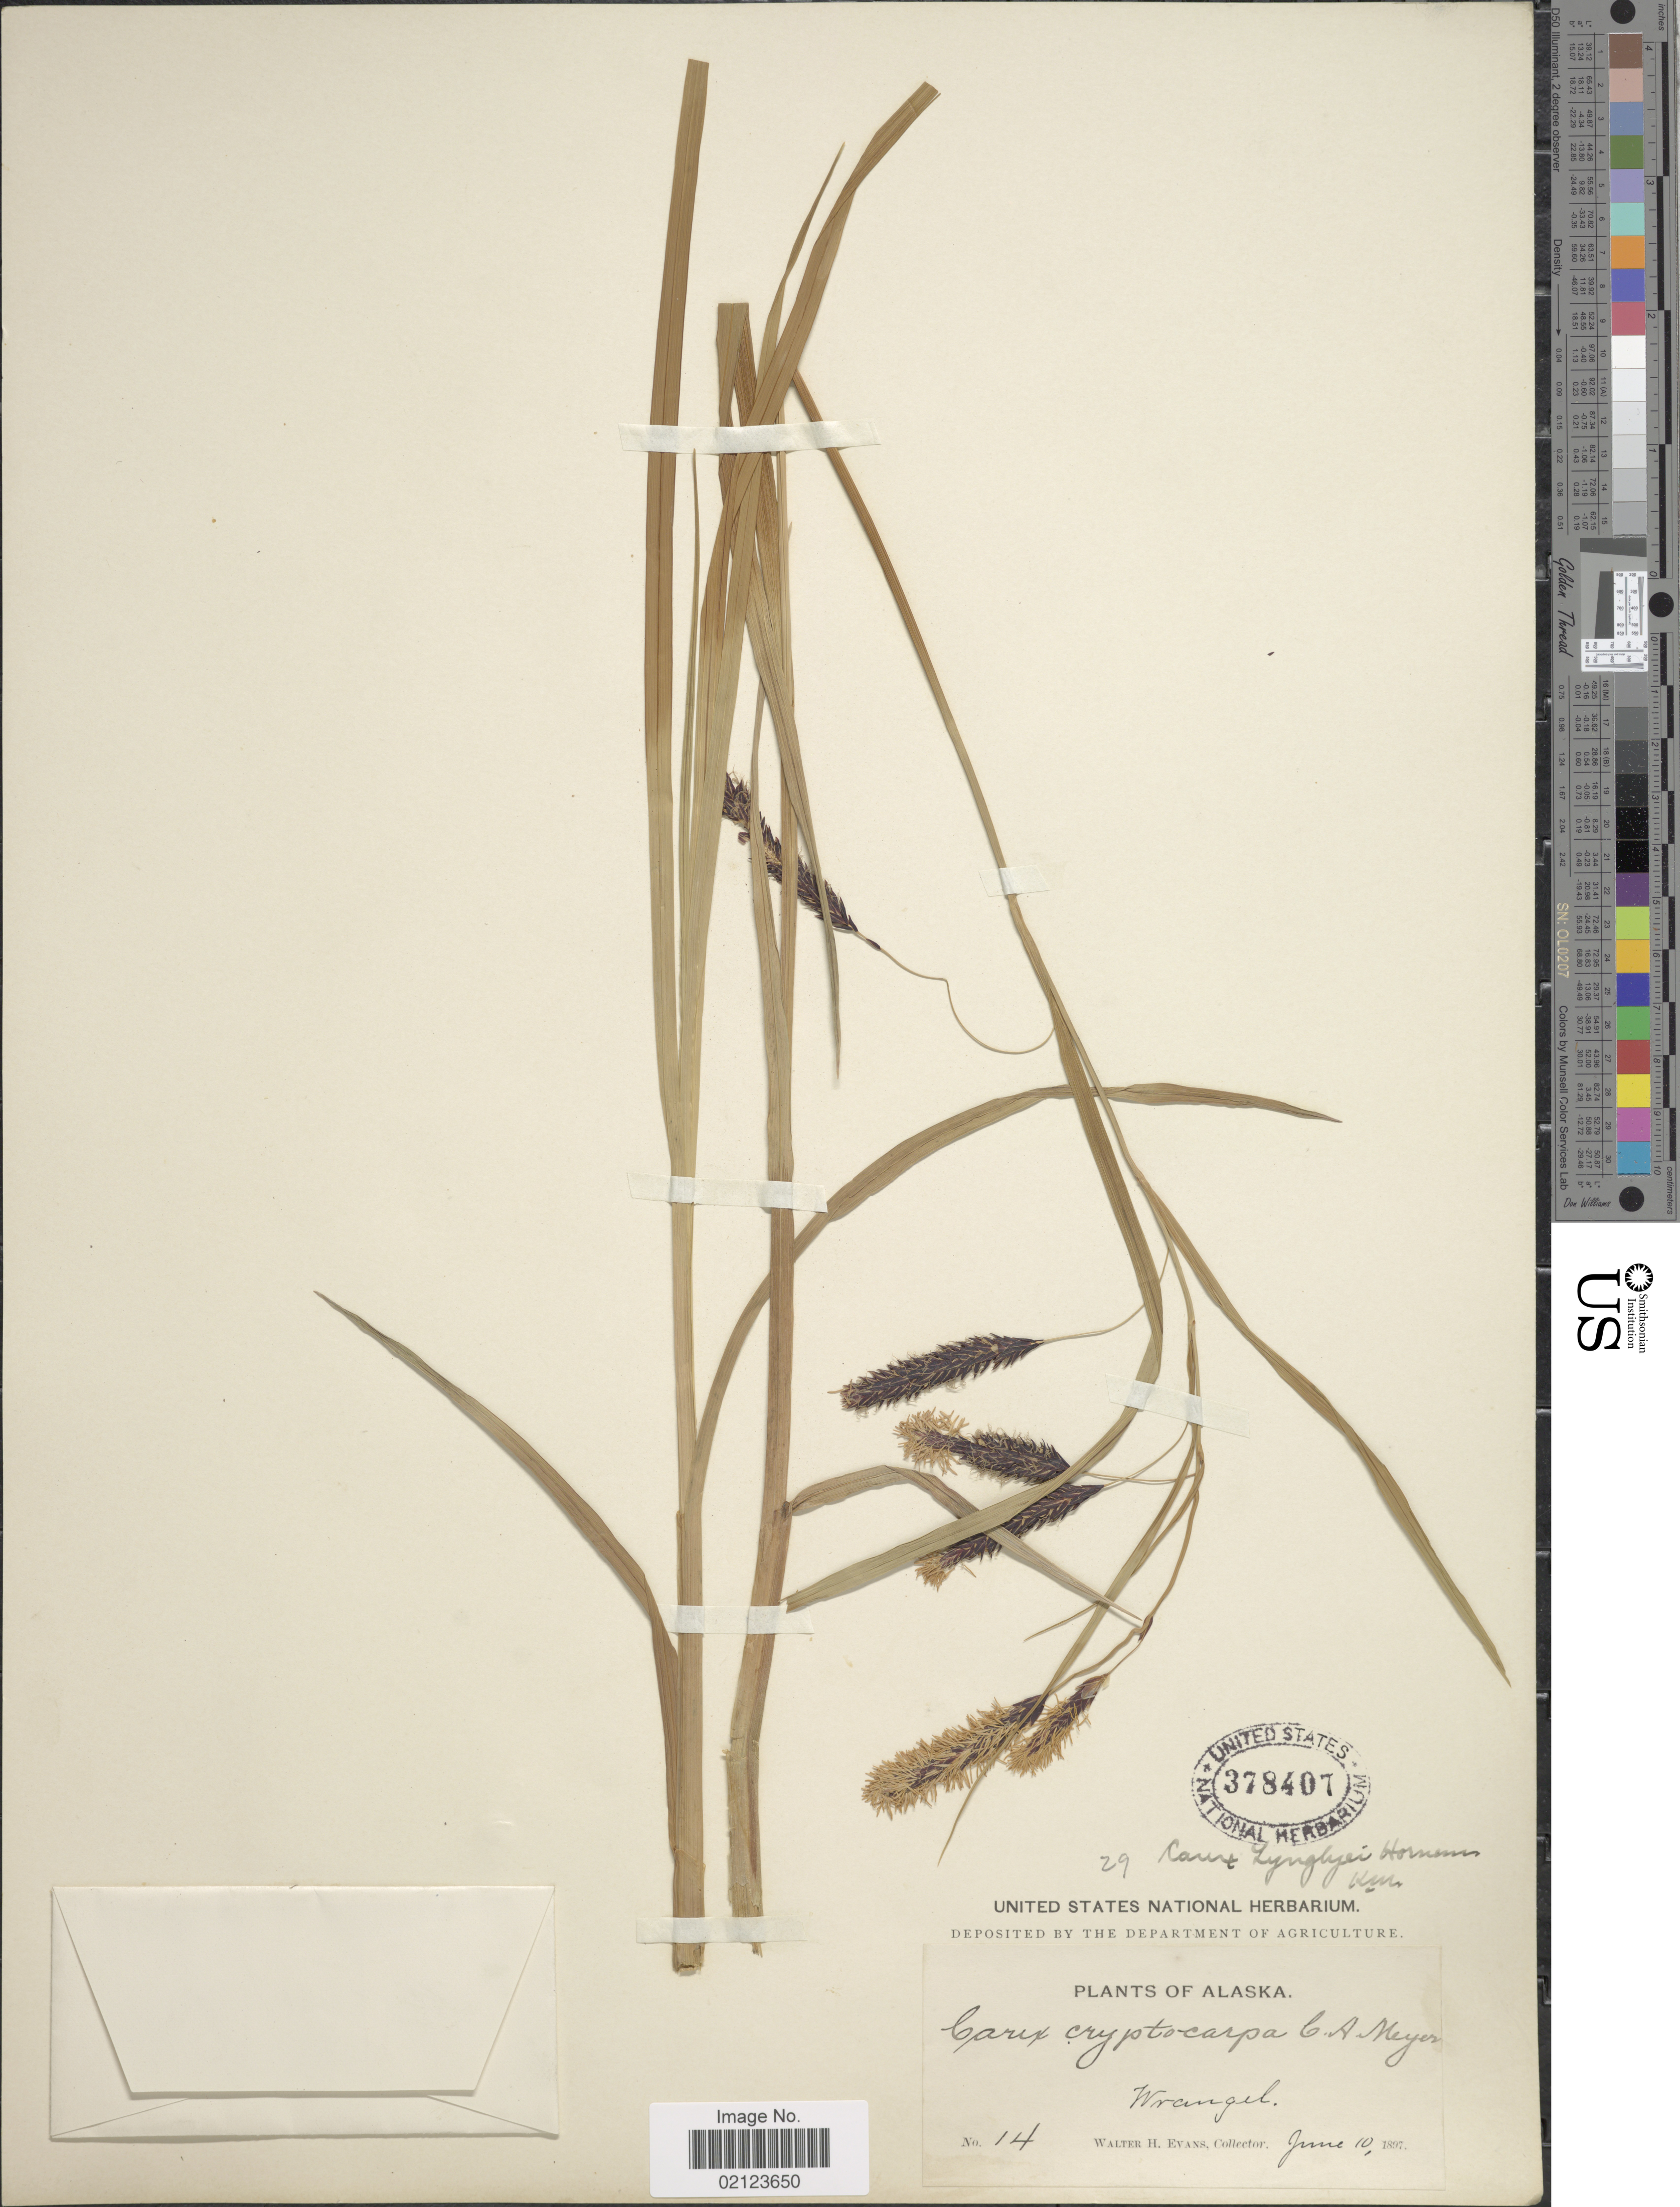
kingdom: Plantae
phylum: Tracheophyta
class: Liliopsida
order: Poales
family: Cyperaceae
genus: Carex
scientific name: Carex lyngbyei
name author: Hornem.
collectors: W. H. Evans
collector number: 14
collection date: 1897-06-10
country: United States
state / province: Alaska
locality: Wrangell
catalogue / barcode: US 378407